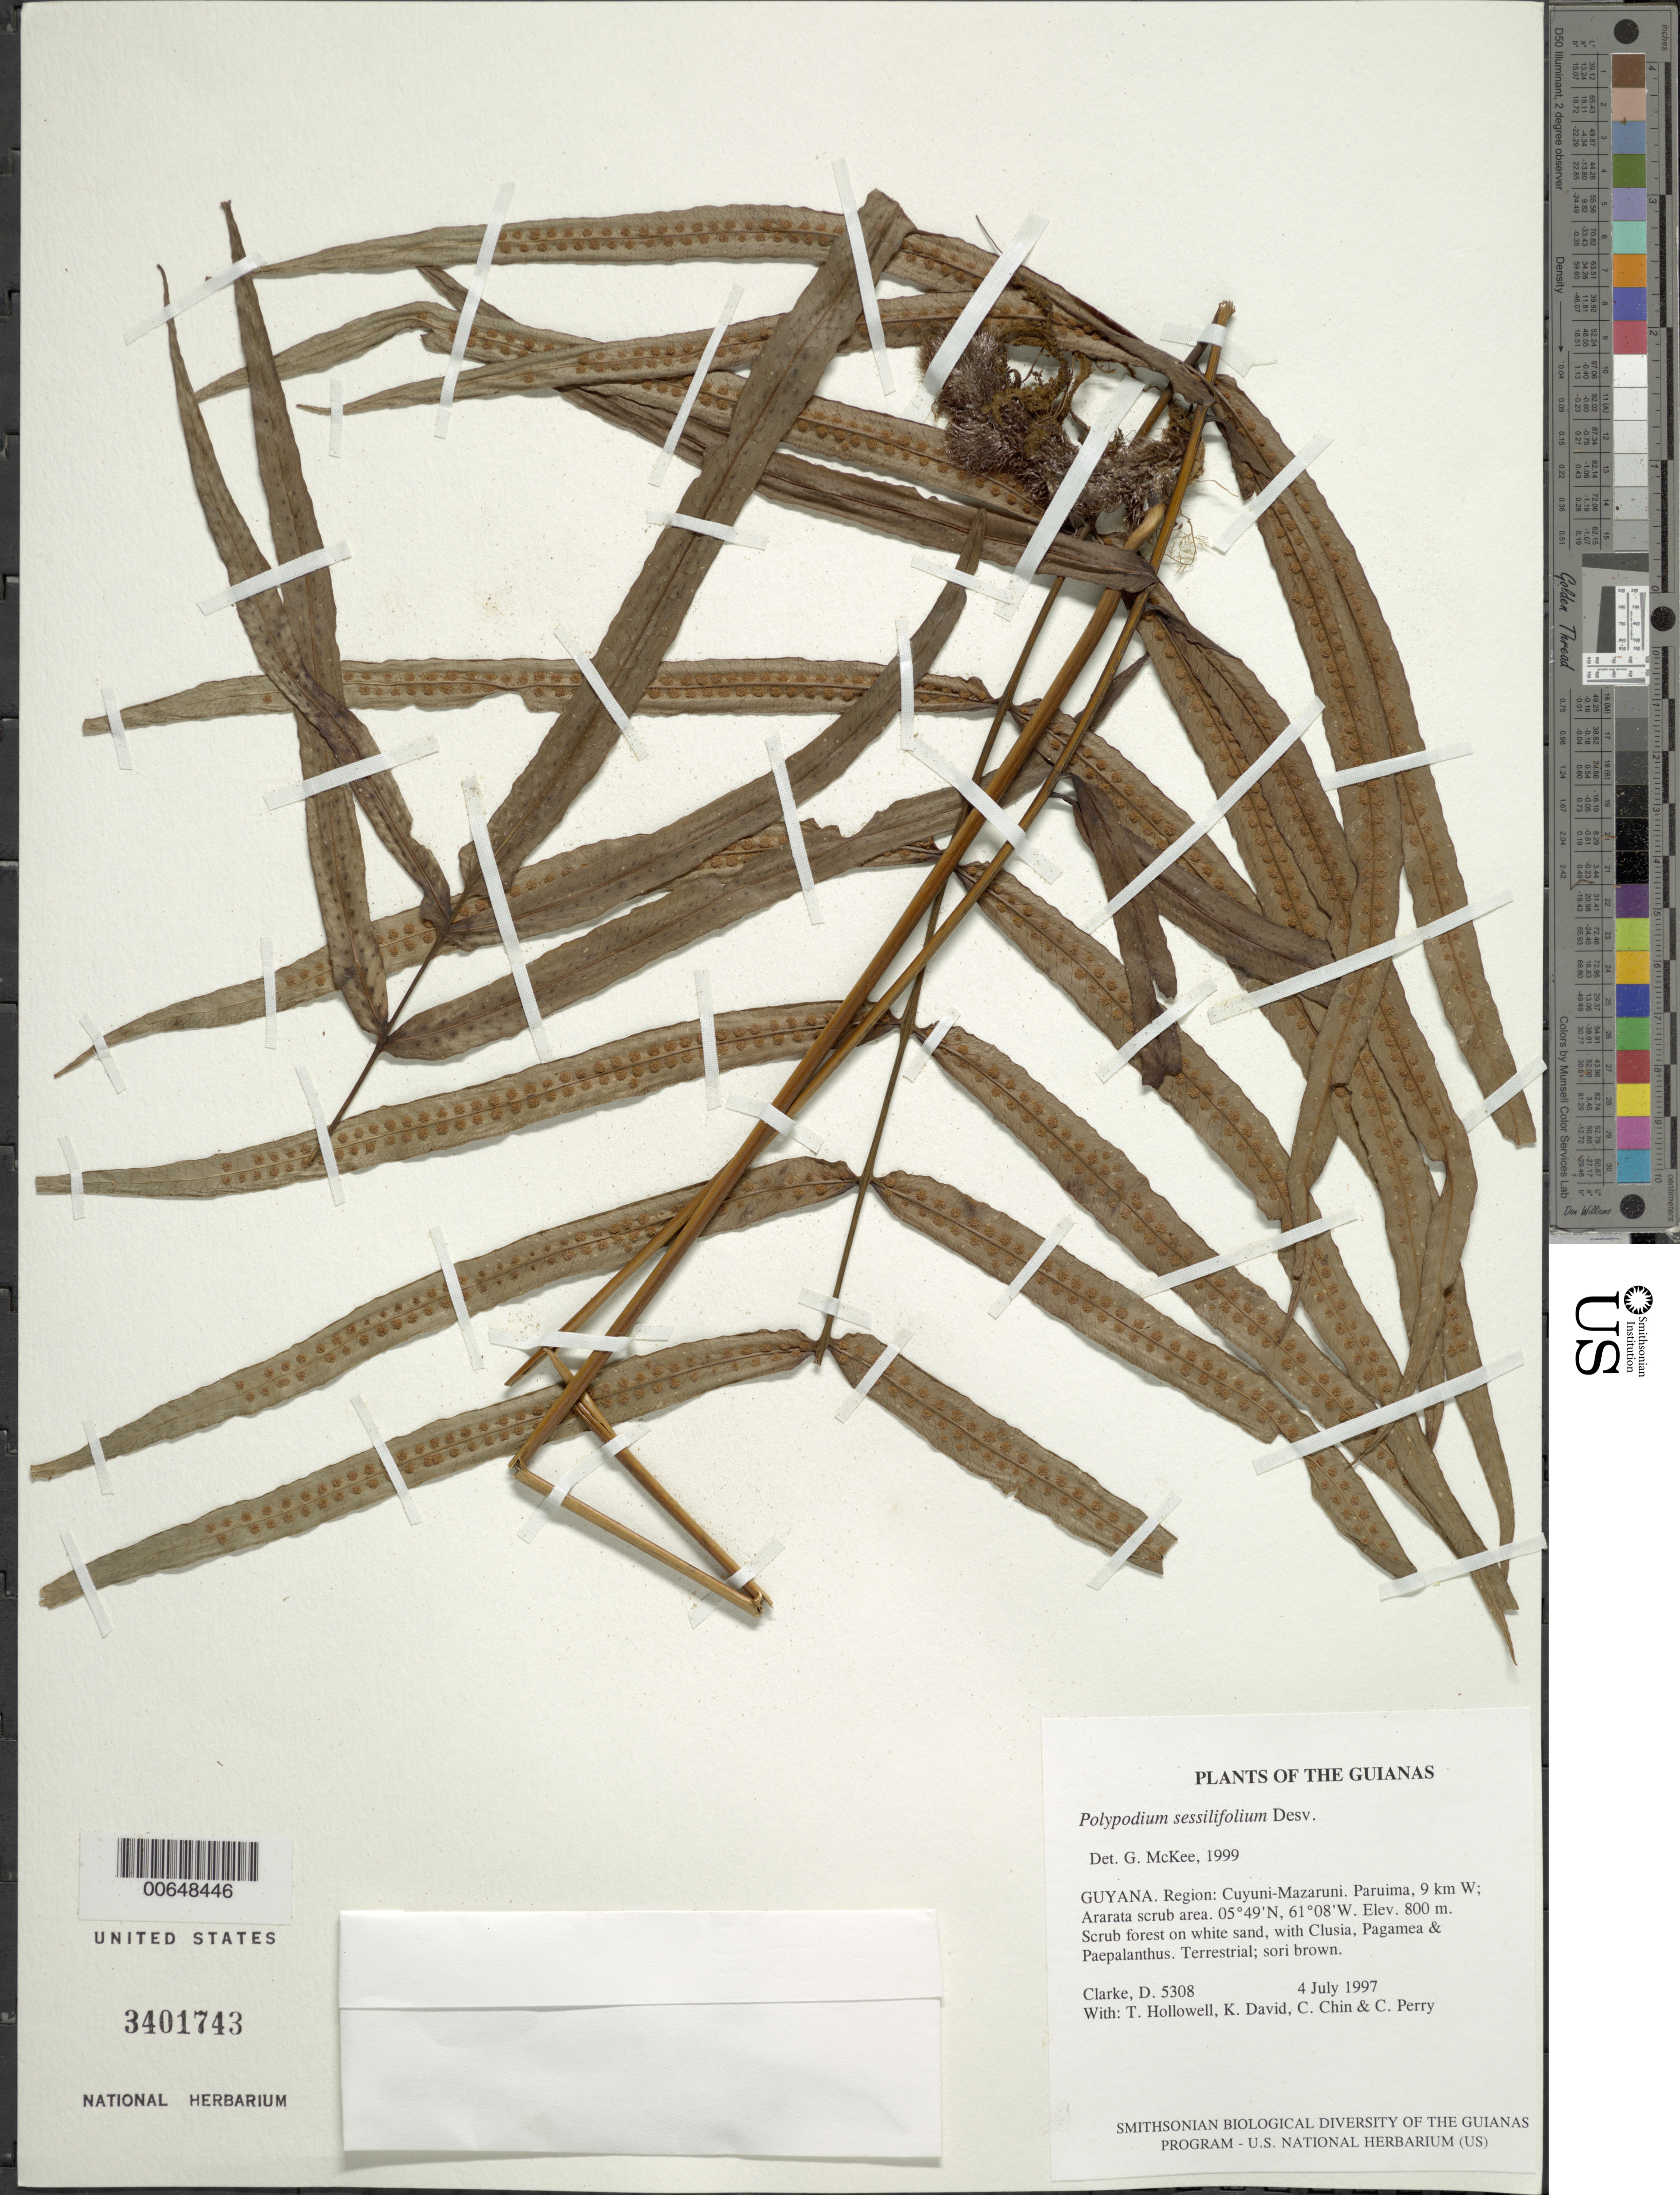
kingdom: Plantae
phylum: Tracheophyta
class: Polypodiopsida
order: Polypodiales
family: Polypodiaceae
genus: Serpocaulon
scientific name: Serpocaulon sessilifolium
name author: (Desv.) A.R. Sm.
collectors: H. D. Clarke, T. Hollowell, K. David, C. Chin & C. Perry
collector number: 5308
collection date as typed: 4 July 1997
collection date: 1997-07-04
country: Guyana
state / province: Cuyuni-Mazaruni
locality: Paruima, 9 km W; Ararata scrub area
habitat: Scrub forest on white sand, with Clusia, Pagamea & Paepalanthus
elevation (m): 800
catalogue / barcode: US 3401743